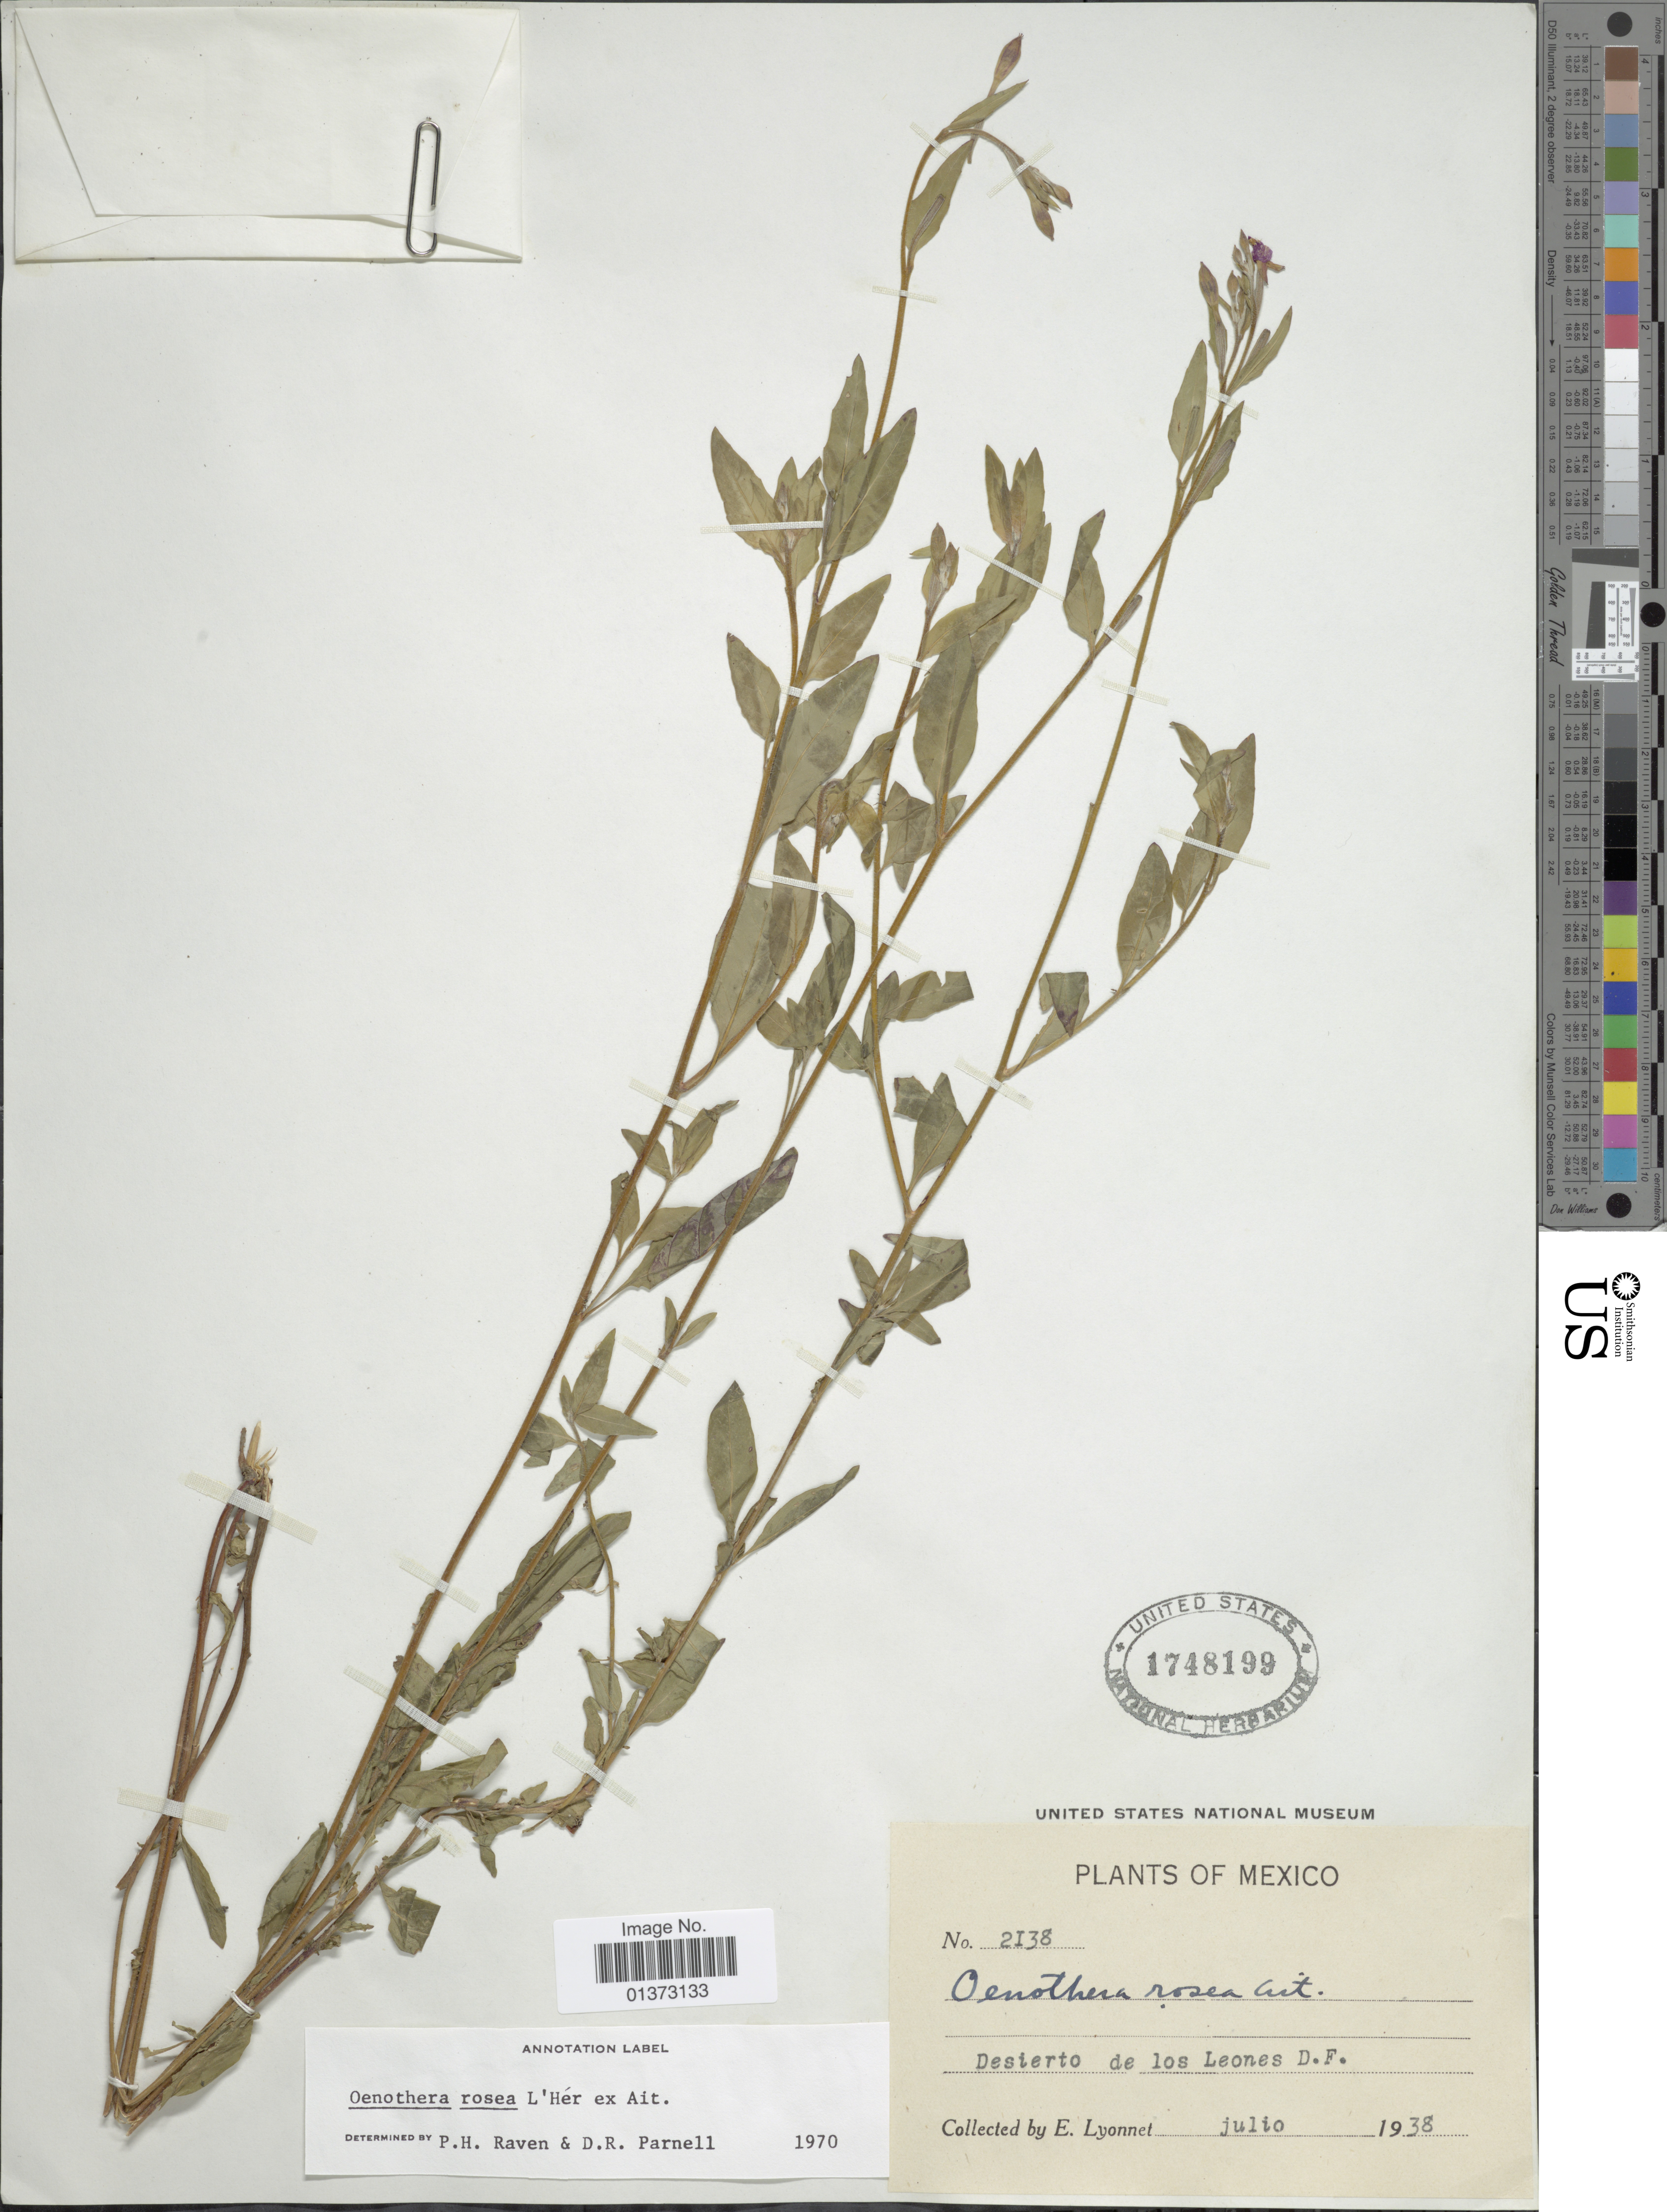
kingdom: Plantae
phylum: Tracheophyta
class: Magnoliopsida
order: Myrtales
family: Onagraceae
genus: Oenothera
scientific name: Oenothera rosea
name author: L'Hér. ex Aiton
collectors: E. Lyonnet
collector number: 2138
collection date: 1938-07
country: Mexico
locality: Desierto de los Leonos D.F.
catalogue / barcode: US 1748199